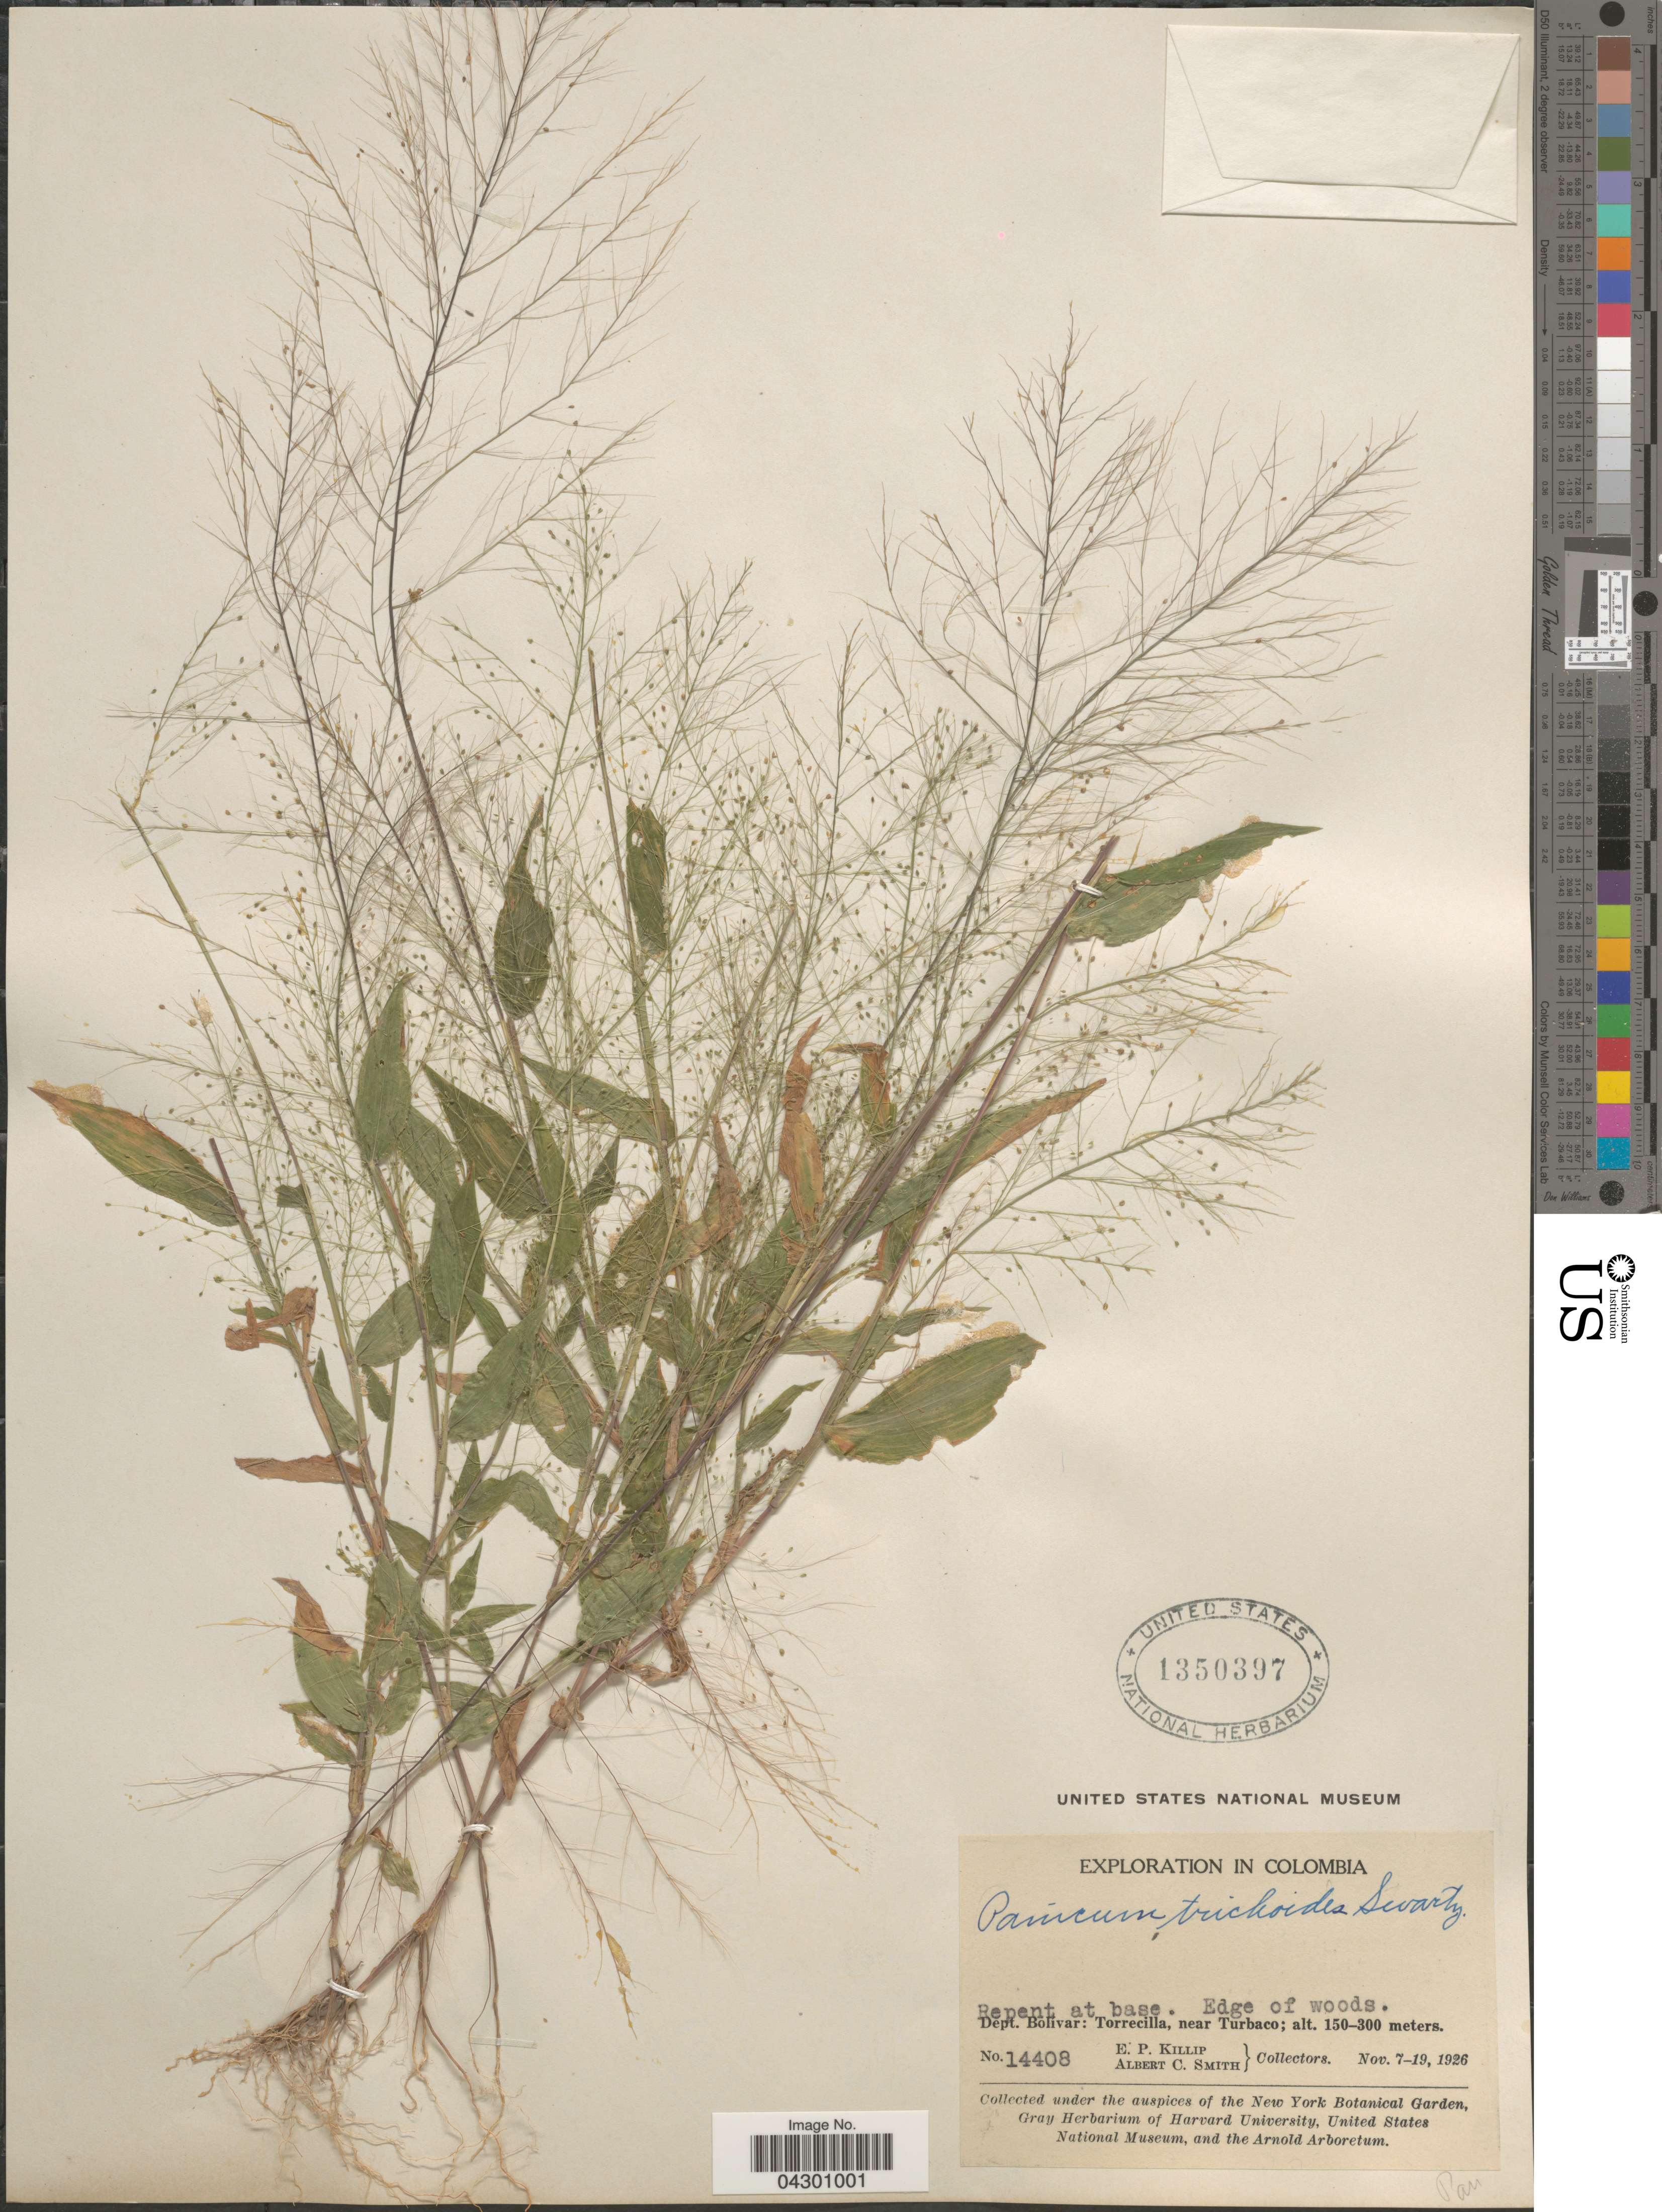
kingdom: Plantae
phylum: Tracheophyta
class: Liliopsida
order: Poales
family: Poaceae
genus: Panicum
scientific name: Panicum trichoides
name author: Sw.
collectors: E. P. Killip & A. C. Smith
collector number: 14408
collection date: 1926-11-07/1926-11-19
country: Colombia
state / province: Bolívar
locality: Exploration in Colombia. Dept. Bolívar: Torrecilla, near Turbaco.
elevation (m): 150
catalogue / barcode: US 1350397